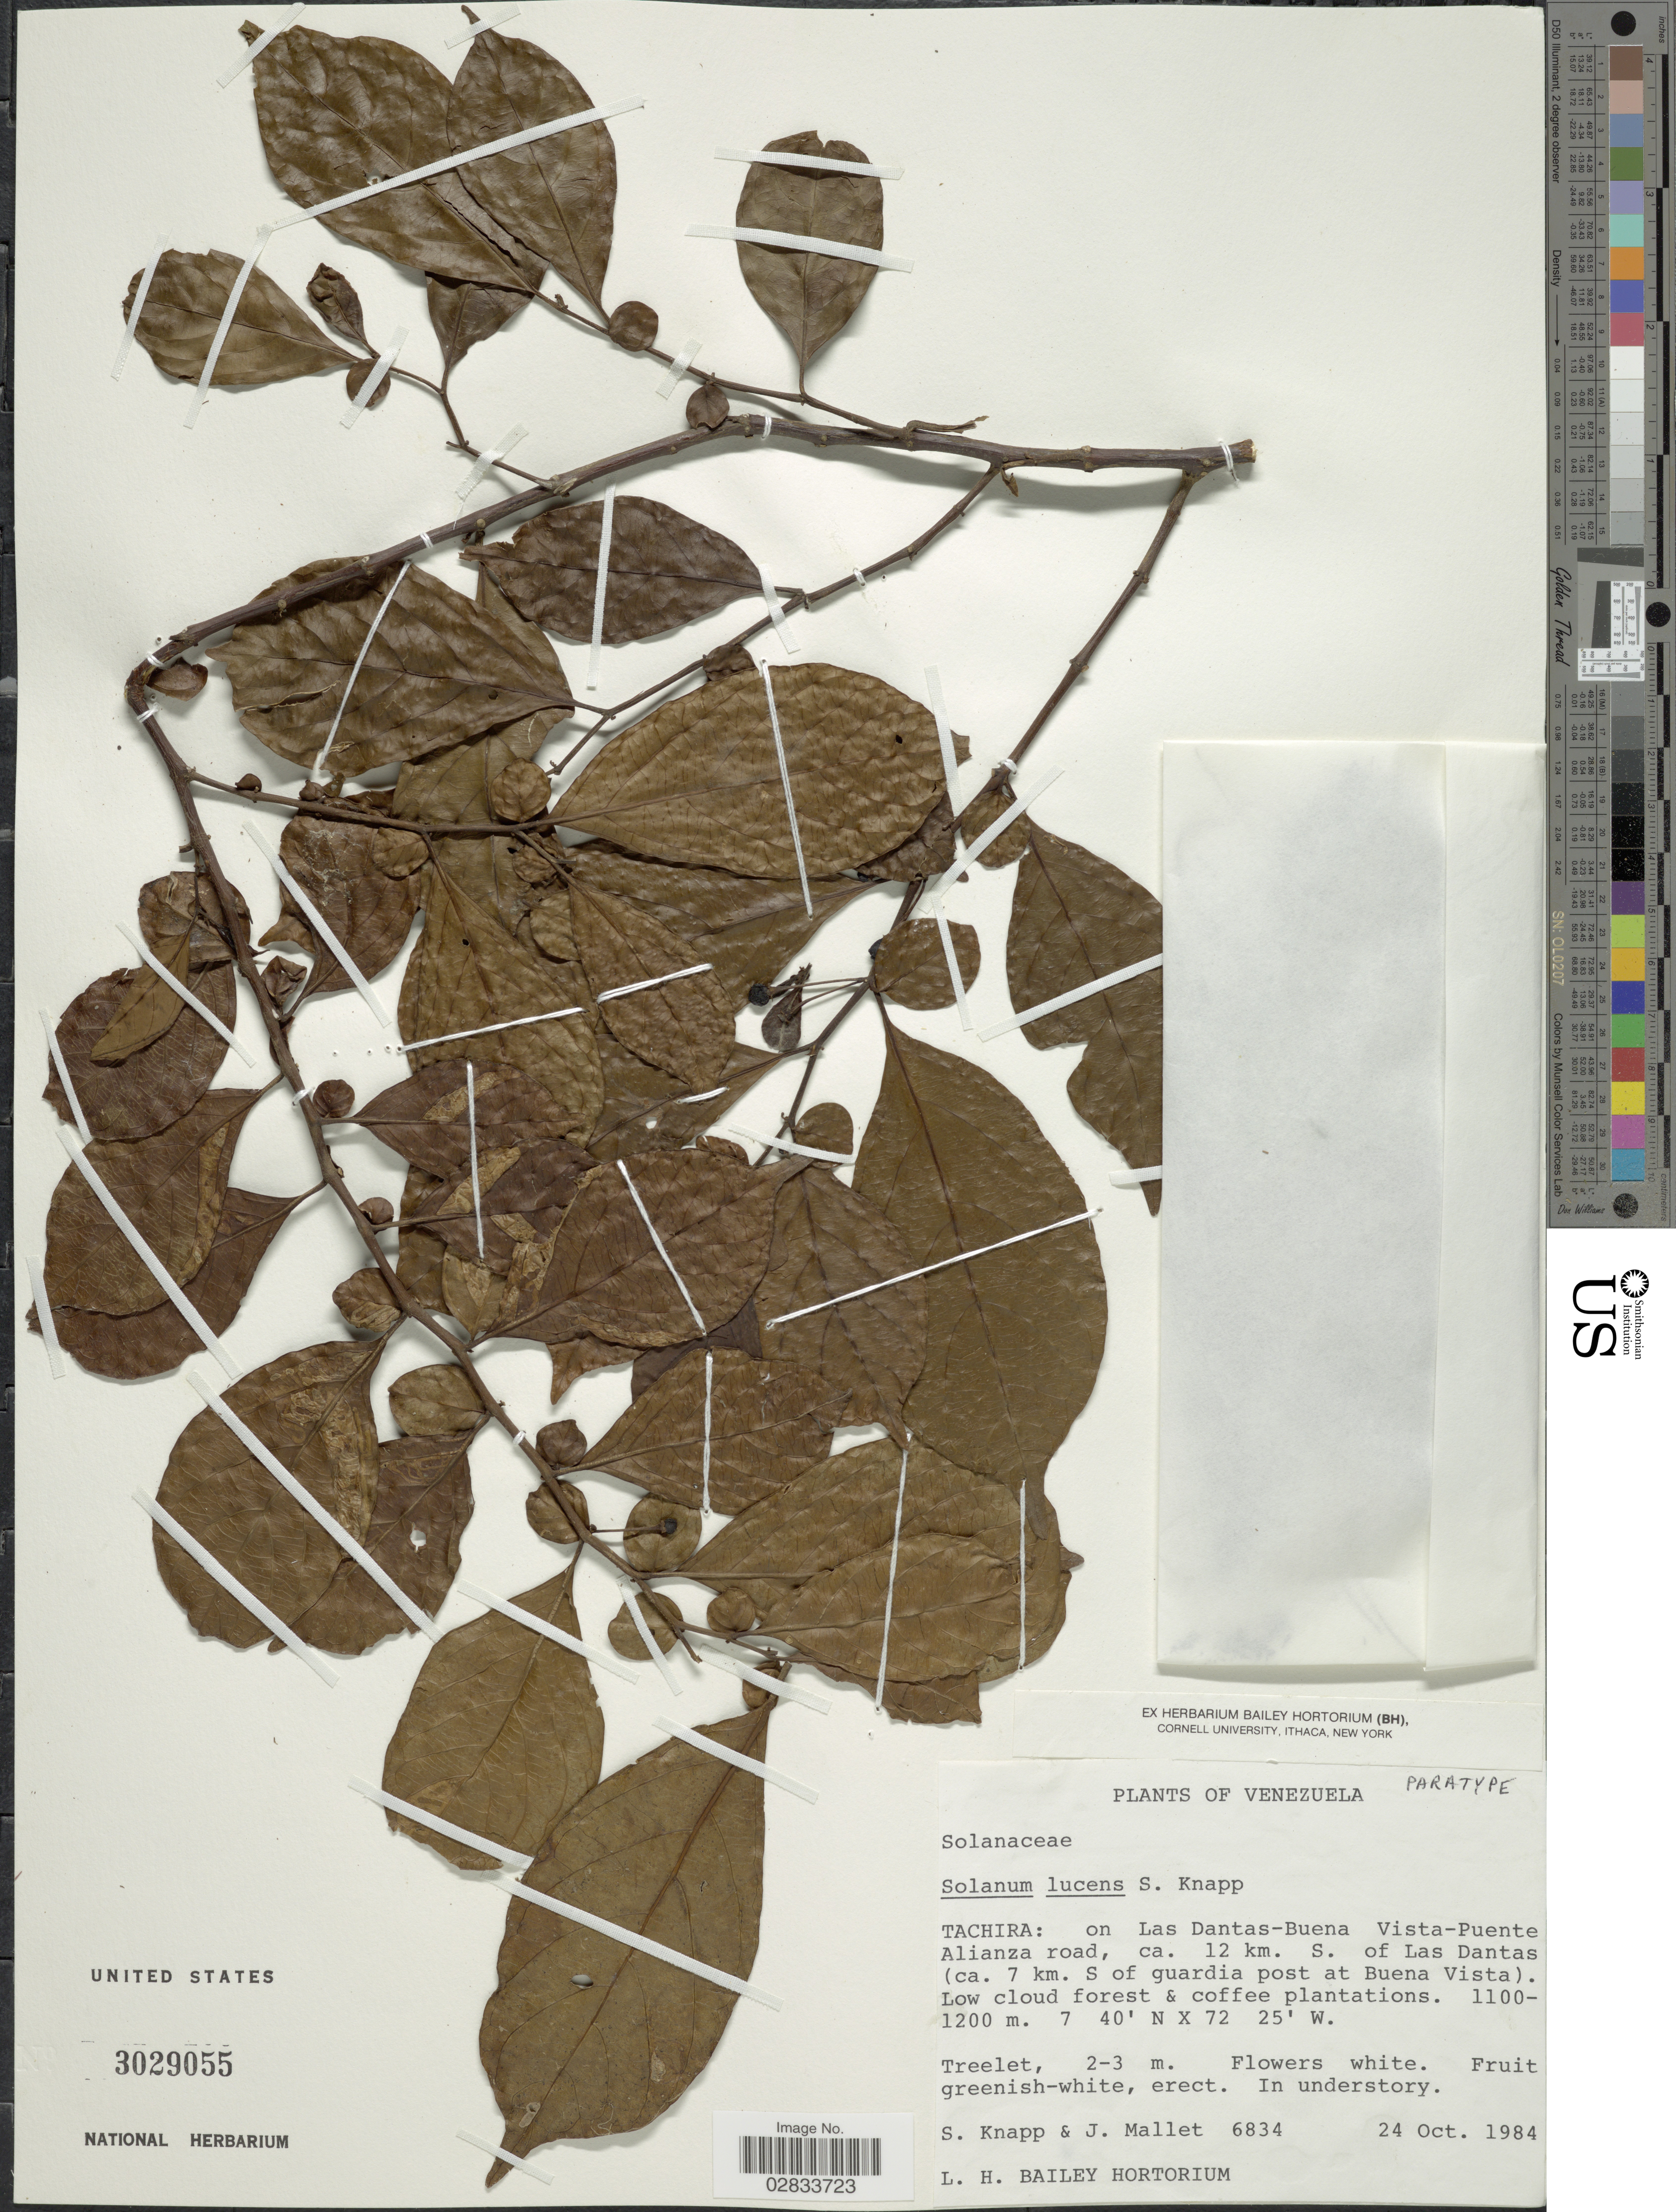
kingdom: Plantae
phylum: Tracheophyta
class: Magnoliopsida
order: Solanales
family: Solanaceae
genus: Solanum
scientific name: Solanum lucens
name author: S. Knapp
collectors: S. Knapp & J. Mallet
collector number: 6834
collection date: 1984-10-24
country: Venezuela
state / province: Tachira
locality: Tachira: on Las Dantas-Buena Vista-Puente Alianza road, ca. 12 km. S. of Las Dantas (ca. 7 km. S of guardia post at Buena Vista).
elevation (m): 1100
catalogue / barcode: US 3029055